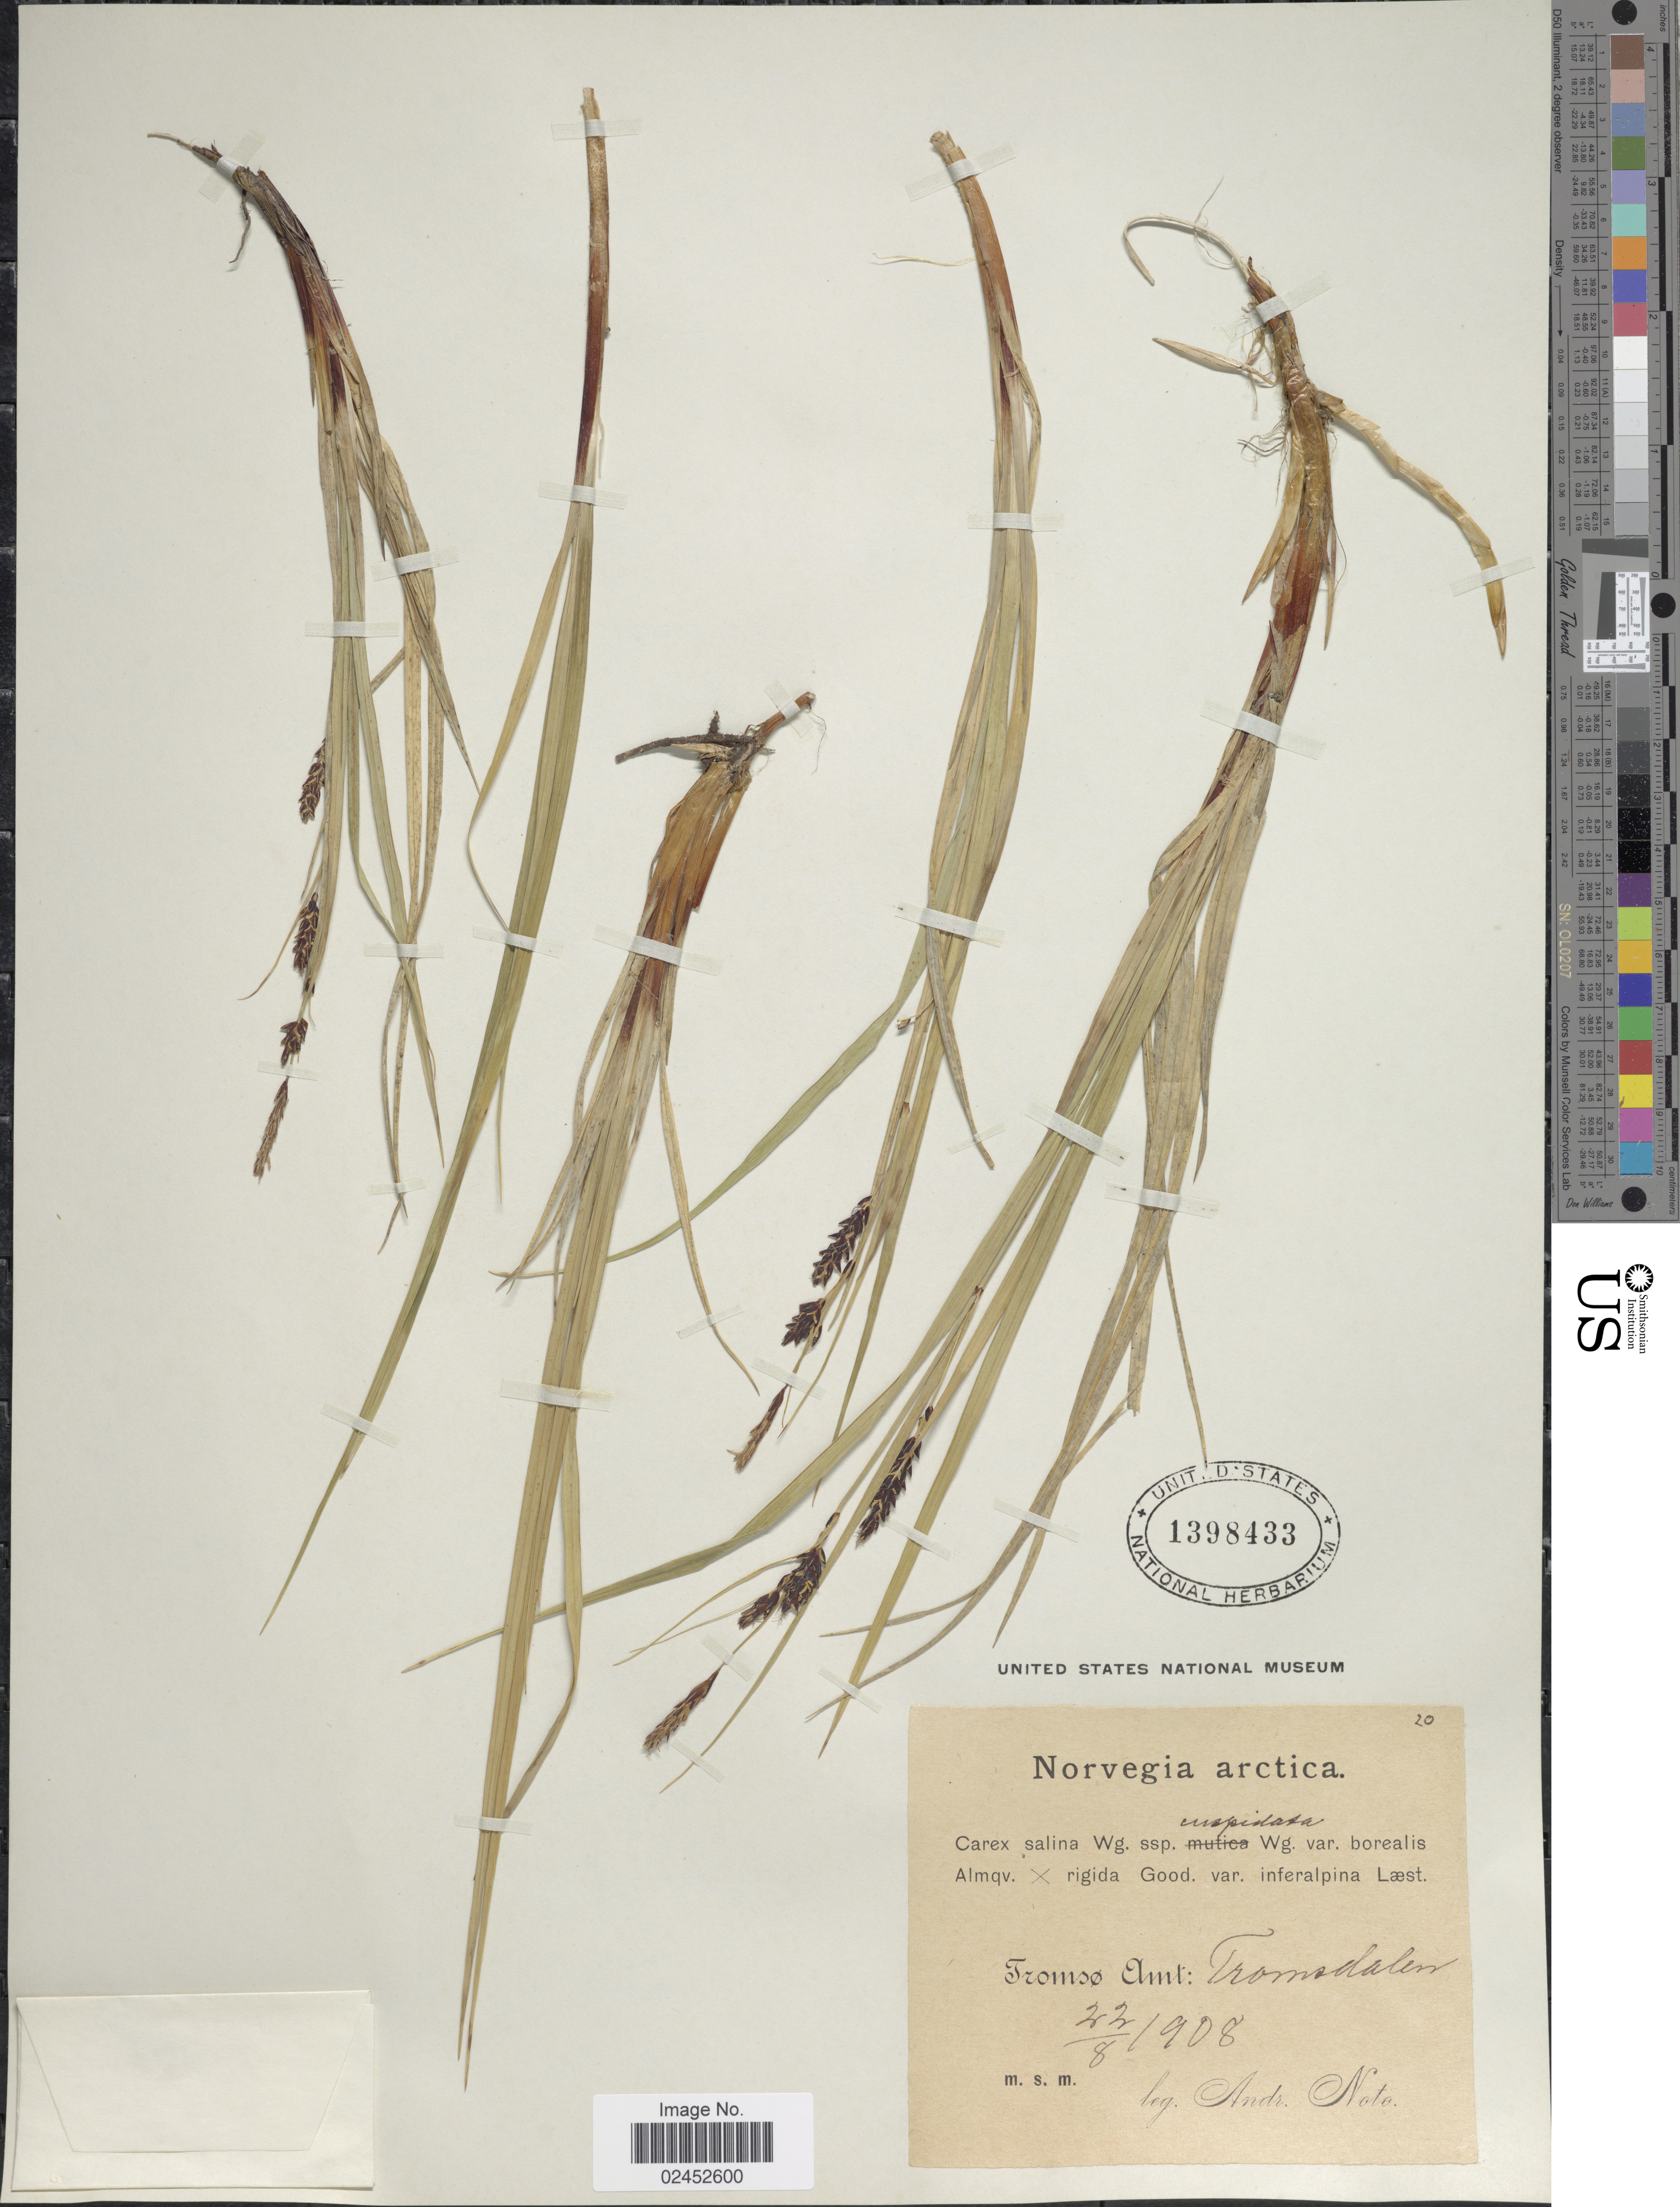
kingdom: Plantae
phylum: Tracheophyta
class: Liliopsida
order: Poales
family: Cyperaceae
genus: Carex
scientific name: Carex salina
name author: Wahlenb.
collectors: A. Noto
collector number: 20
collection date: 1908-08-22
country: Norway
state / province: Troms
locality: Tromso Amt: Tromsdalen, Norvegia arctica.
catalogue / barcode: US 1398433